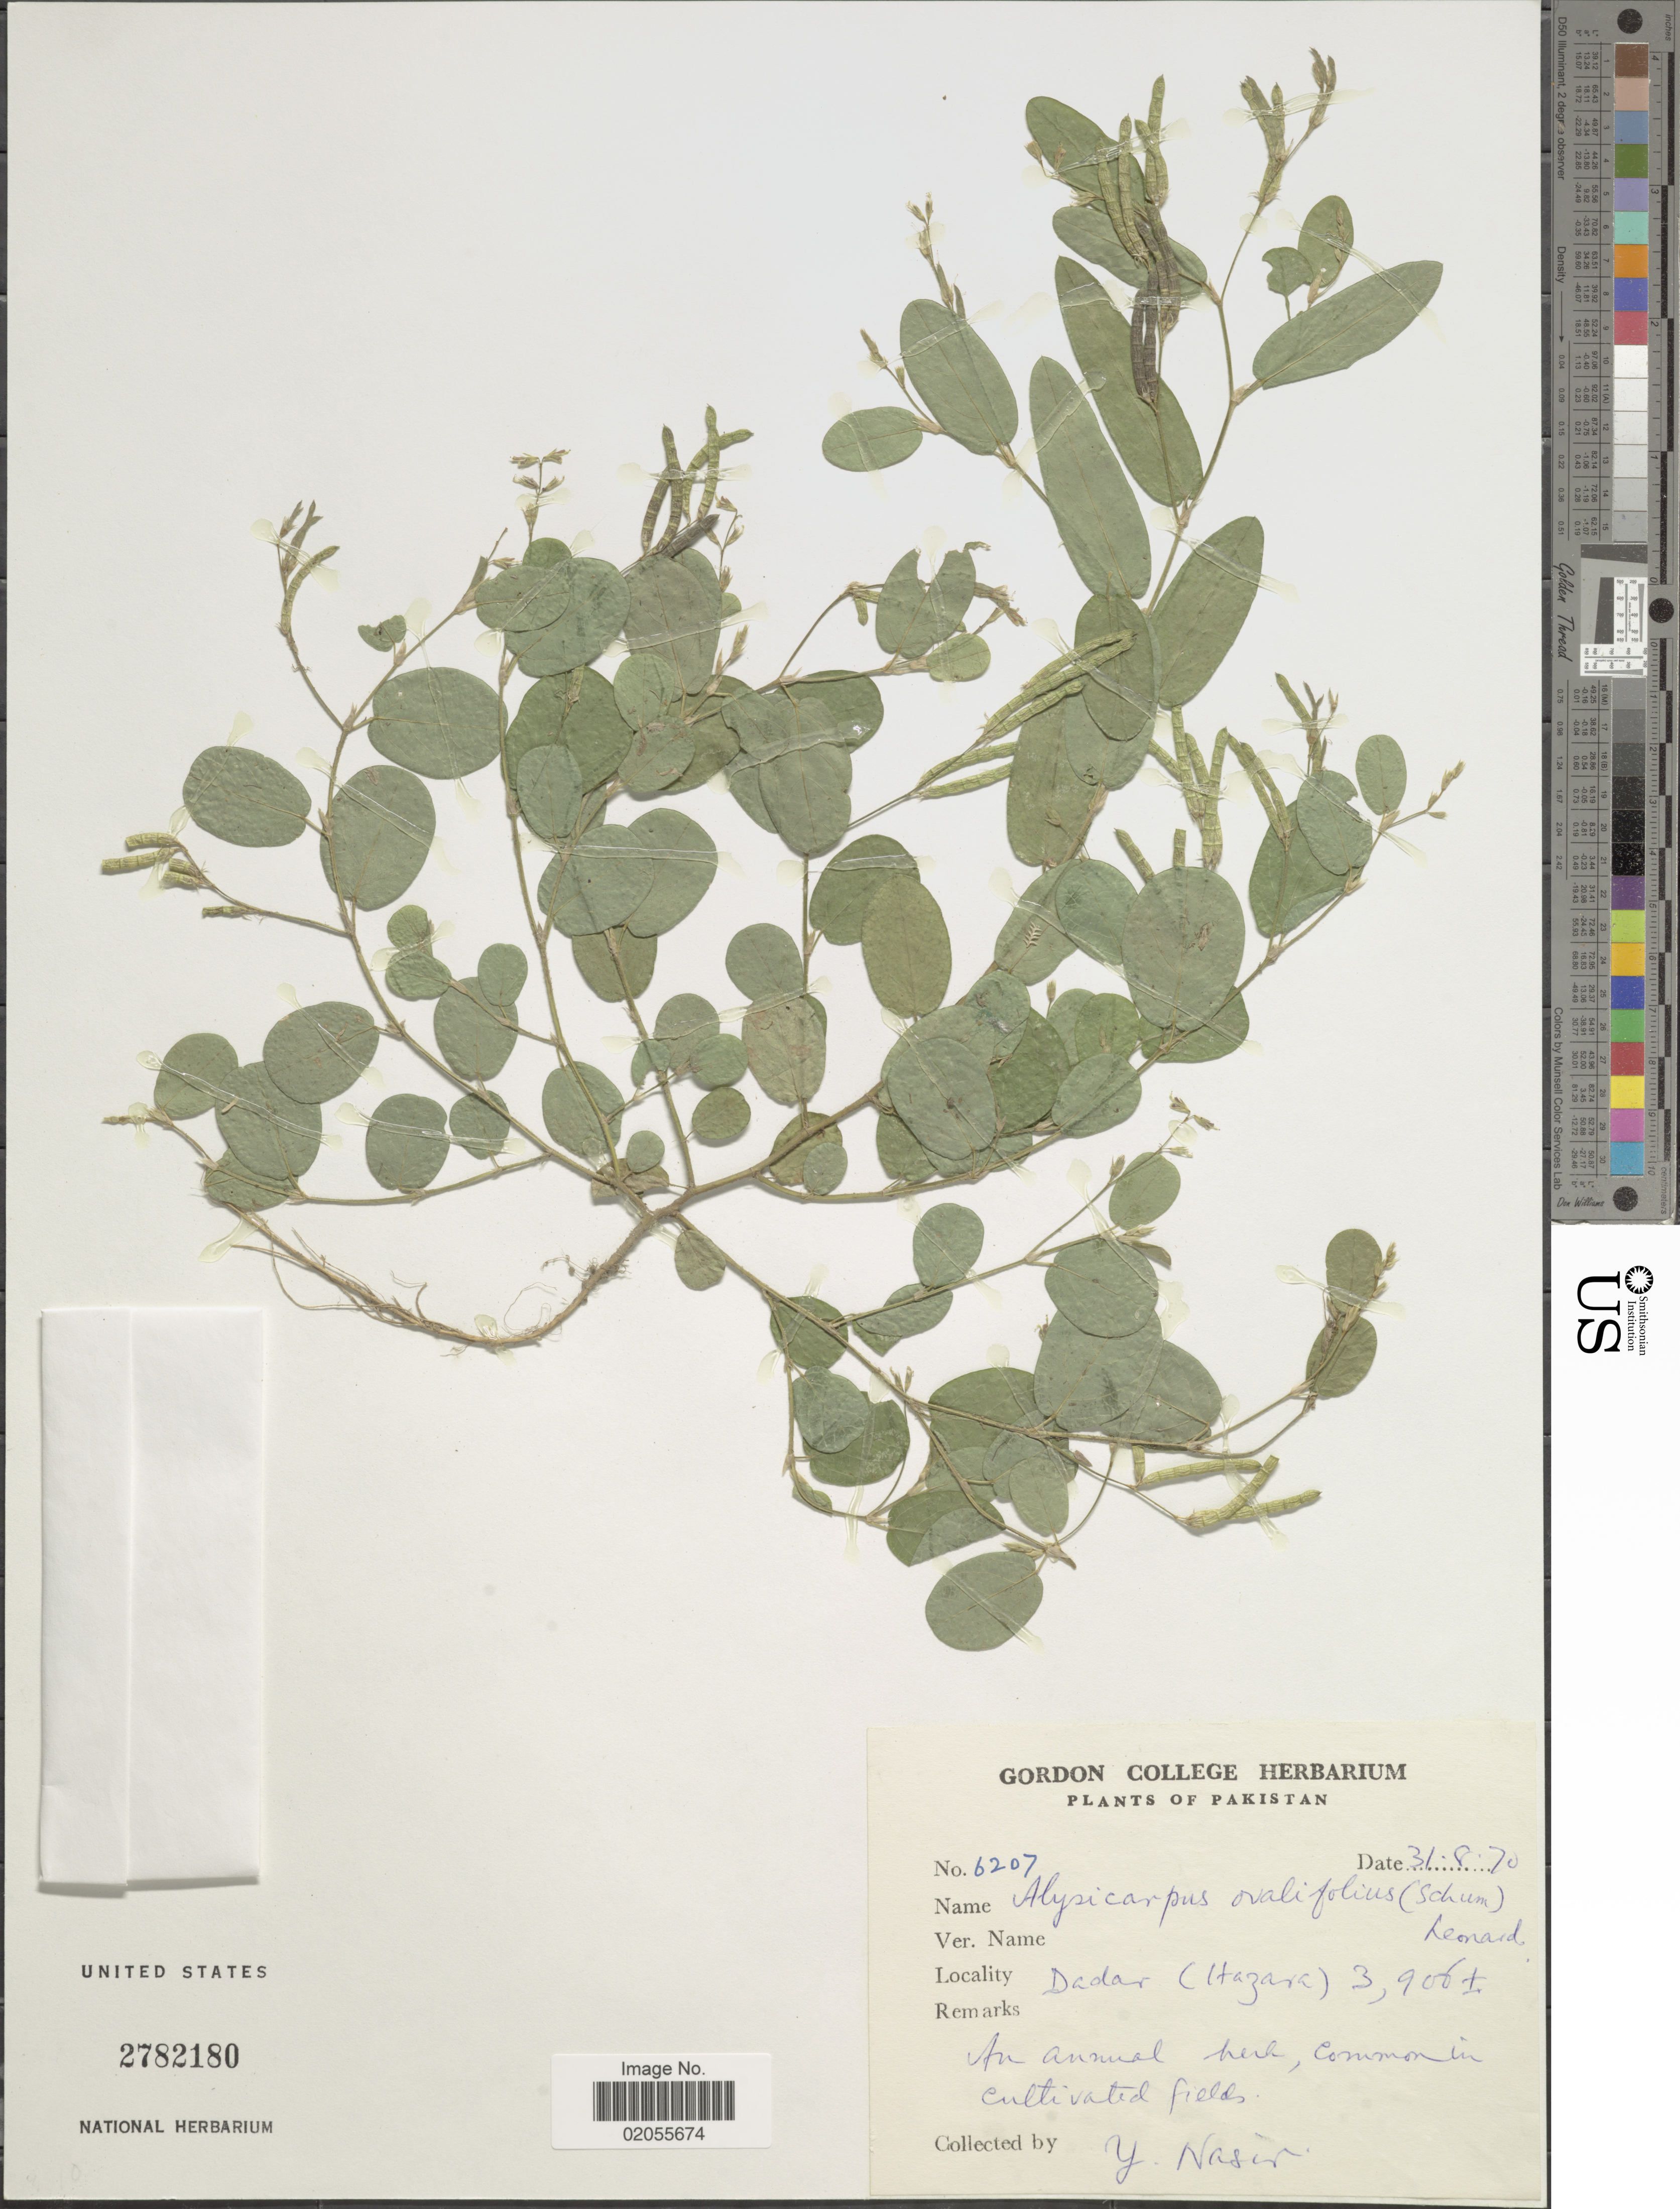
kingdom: Plantae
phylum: Tracheophyta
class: Magnoliopsida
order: Fabales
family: Fabaceae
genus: Alysicarpus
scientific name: Alysicarpus ovalifolius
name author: (Schumach.) J. Léonard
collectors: Y. Nasir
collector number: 6207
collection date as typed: Transcribed d/m/y: 31/8/70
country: Pakistan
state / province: Khyber Pakhtunkhwa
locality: Dadar (Hazara)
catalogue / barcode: US 2782180